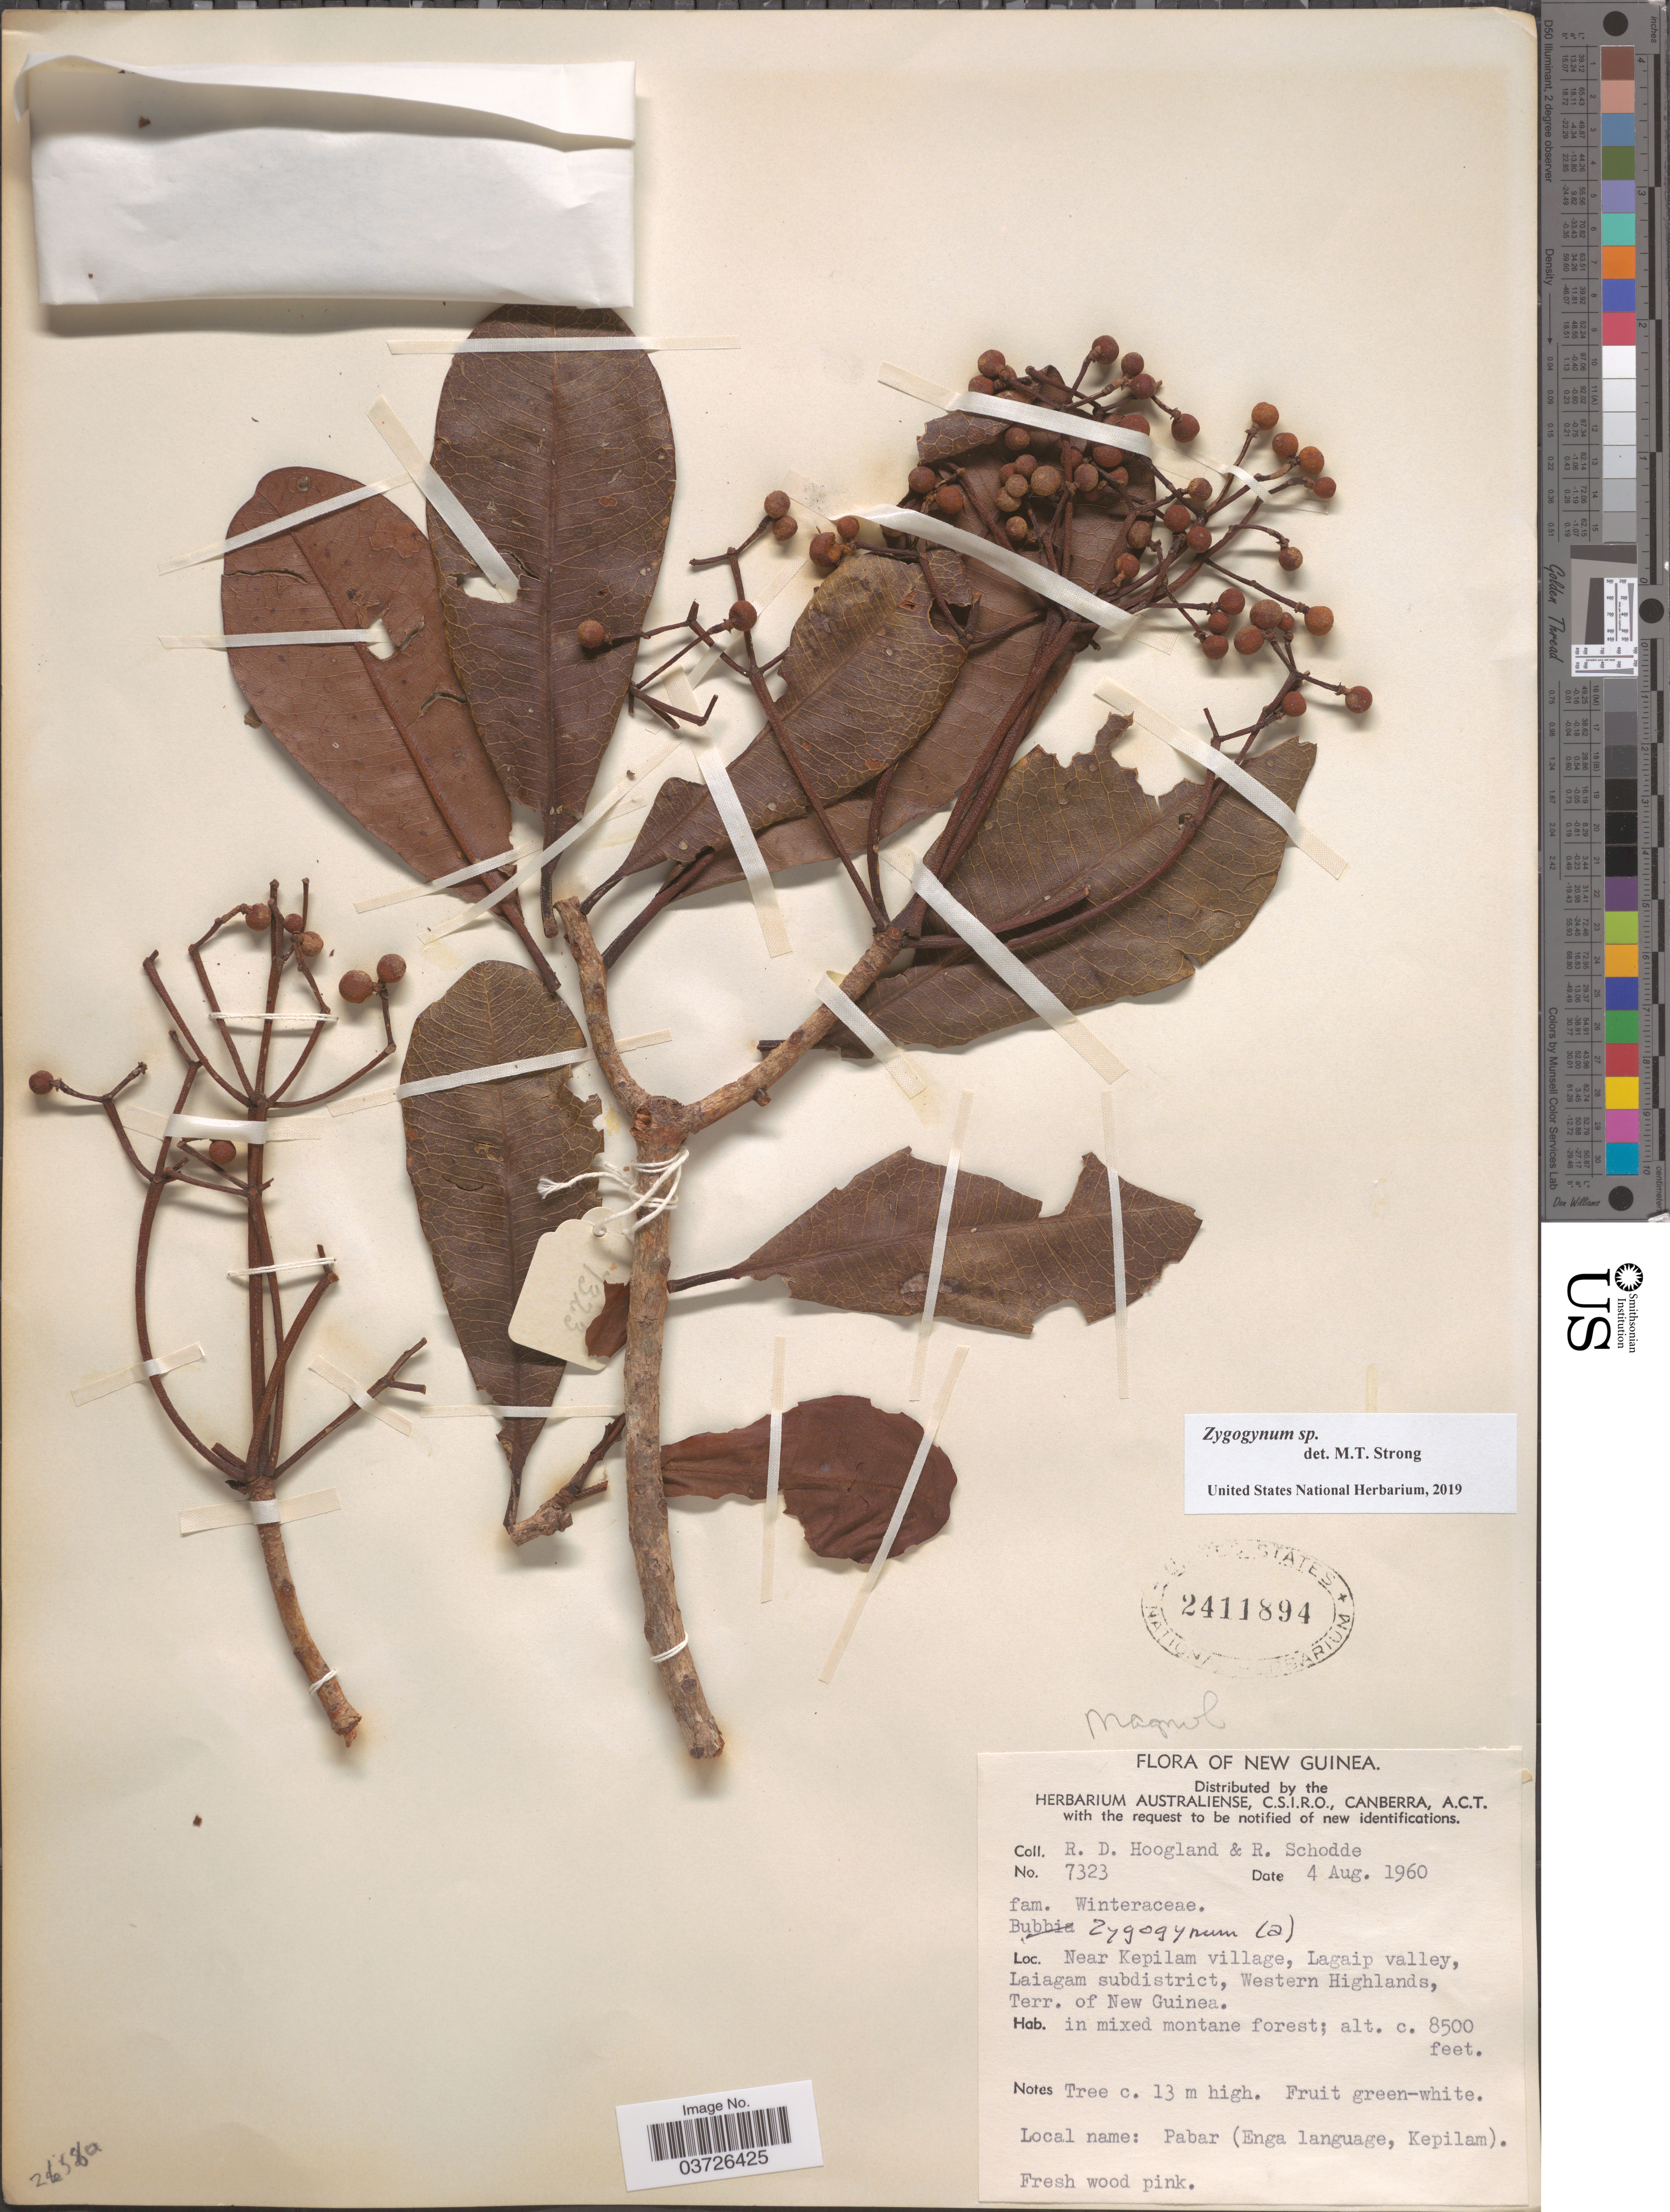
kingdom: Plantae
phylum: Tracheophyta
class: Magnoliopsida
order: Canellales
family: Winteraceae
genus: Zygogynum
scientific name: Zygogynum sp.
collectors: R. D. Hoogland & R. Schodde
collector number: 7323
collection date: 1960-08-04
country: Papua New Guinea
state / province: Western Highlands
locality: New Guinea. Near Kepilam village, Lagaip valley, Laiagam subdistrict, Terr. of New Guinea.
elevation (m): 2591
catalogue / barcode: US 2411894